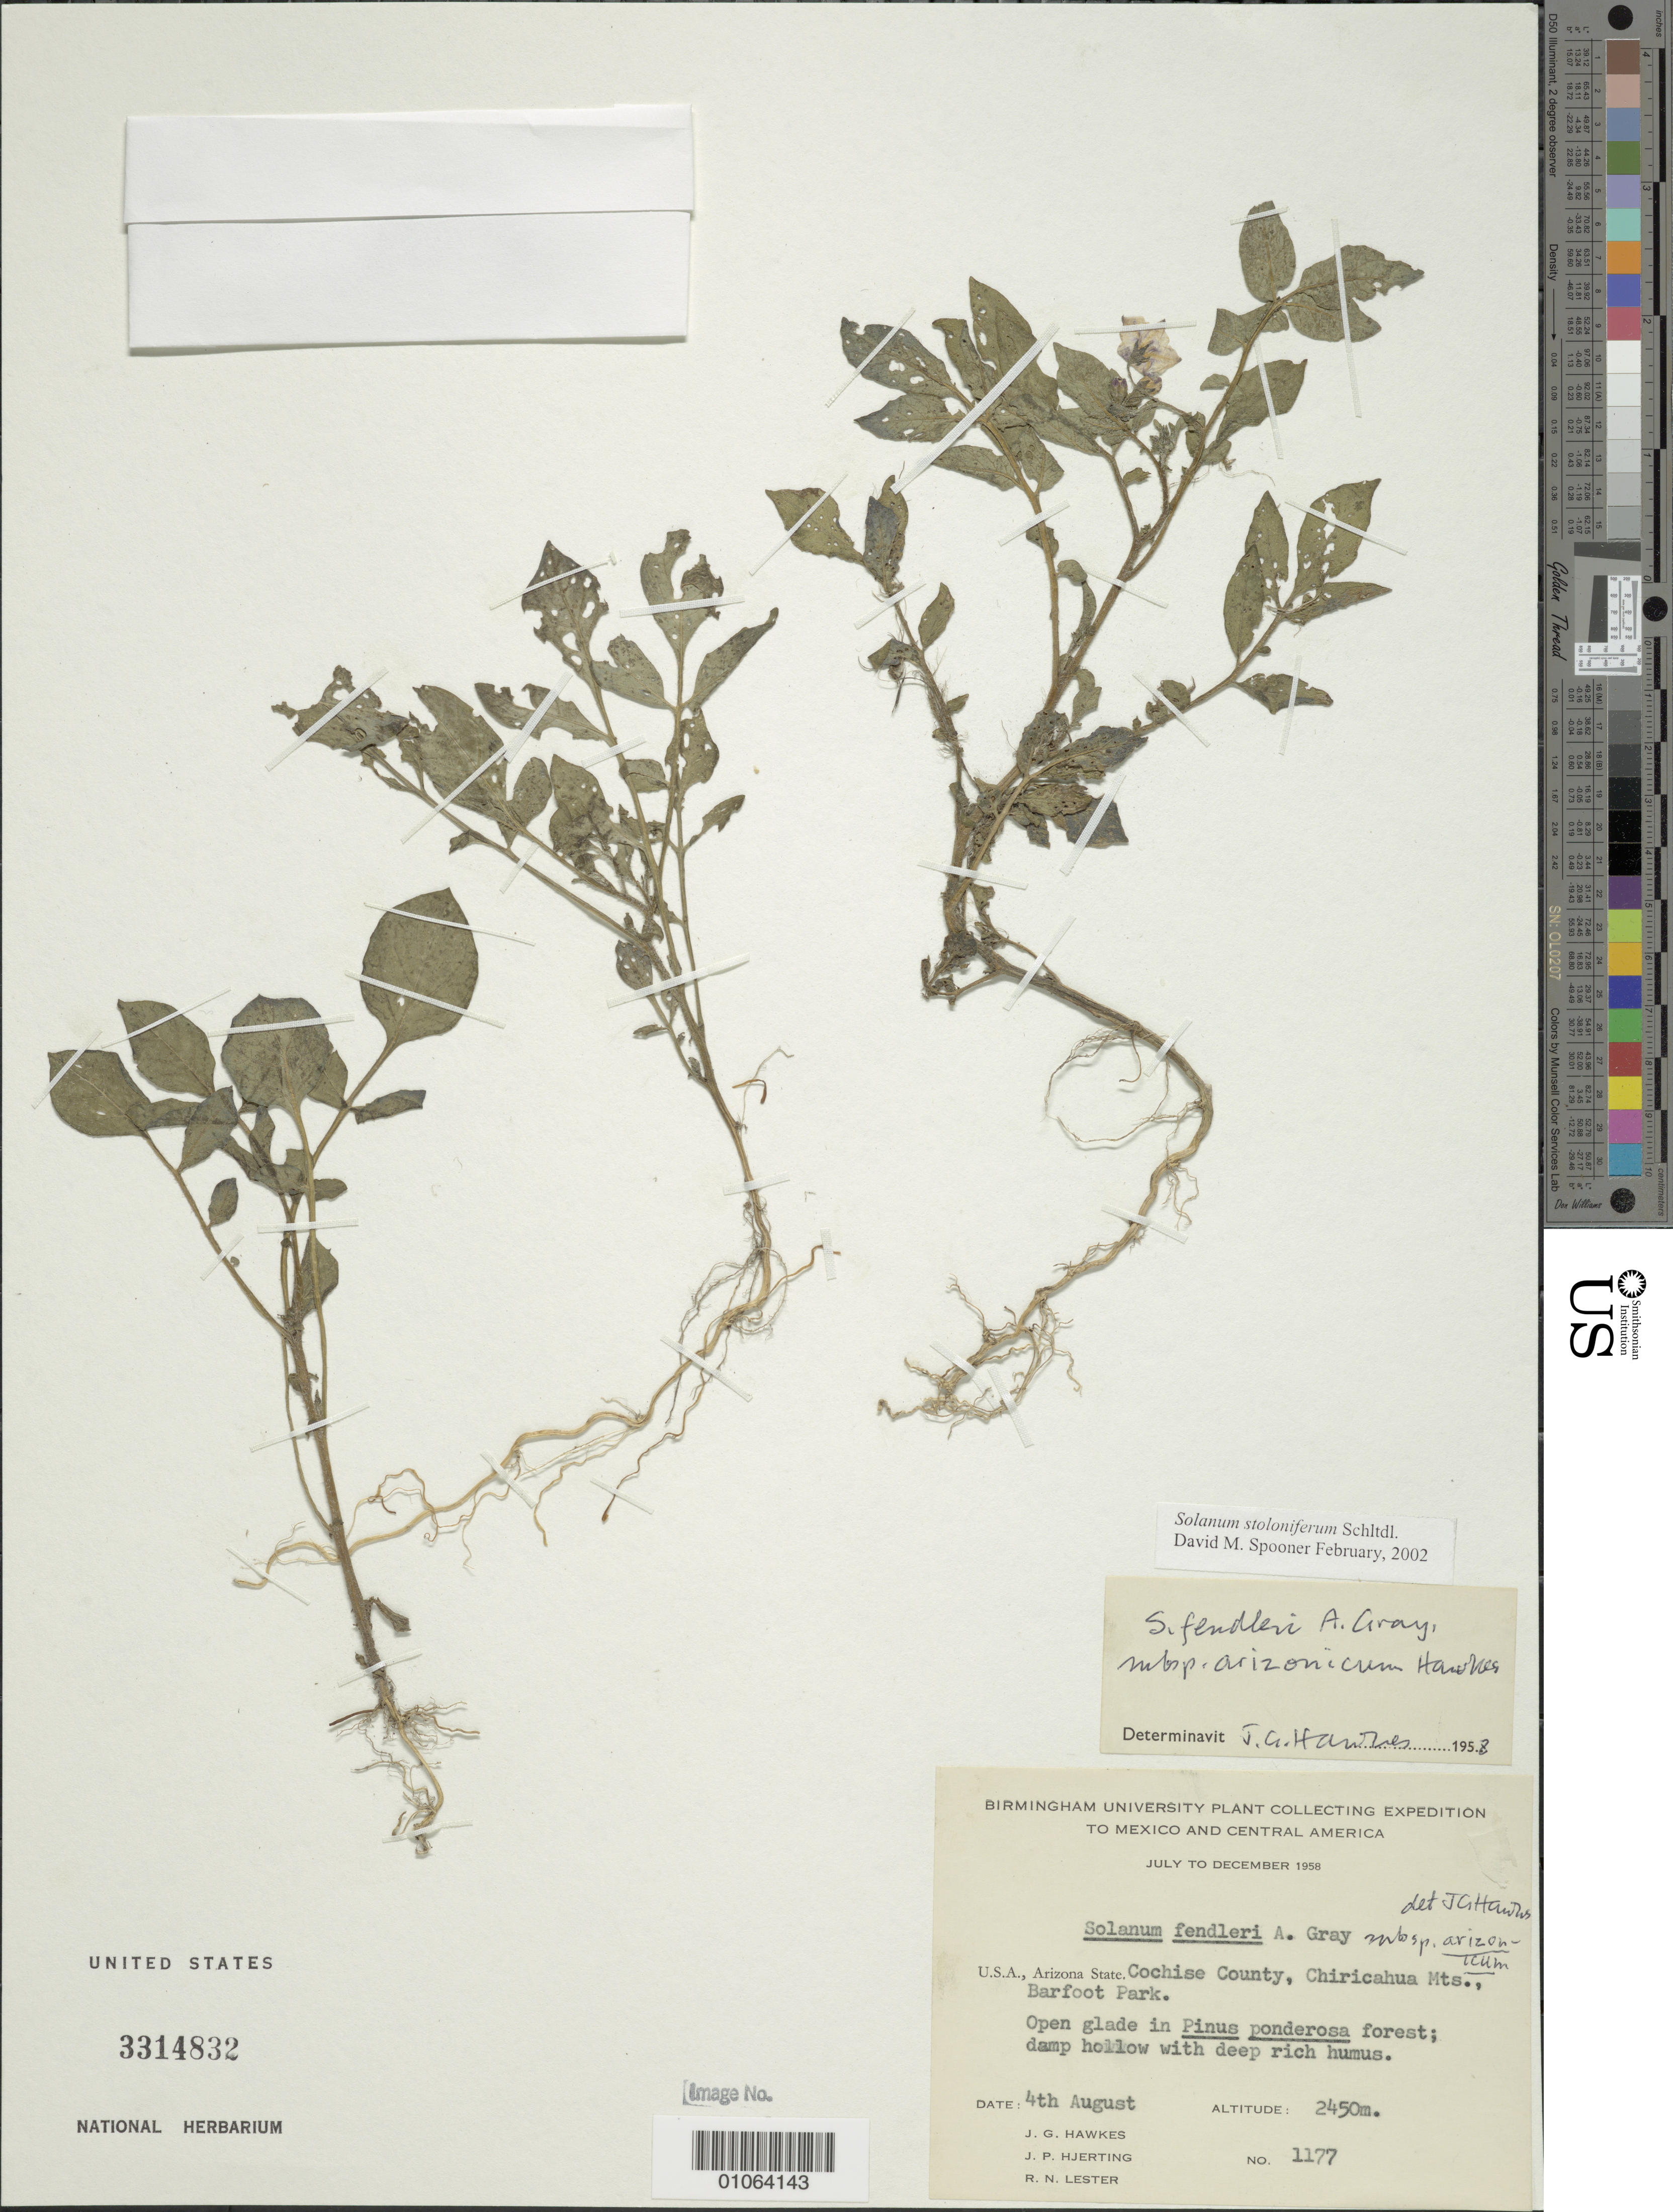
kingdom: Plantae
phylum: Tracheophyta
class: Magnoliopsida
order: Solanales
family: Solanaceae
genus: Solanum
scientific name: Solanum stoloniferum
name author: Schltdl.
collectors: J. Hawkes, J. P. Hjerting & R. Lester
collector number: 1177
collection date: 1958-08-04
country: United States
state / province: Arizona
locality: Central America. Cochise County, Chiricahua Mts., Barfoot Park.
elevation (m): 2450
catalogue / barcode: US 3314832